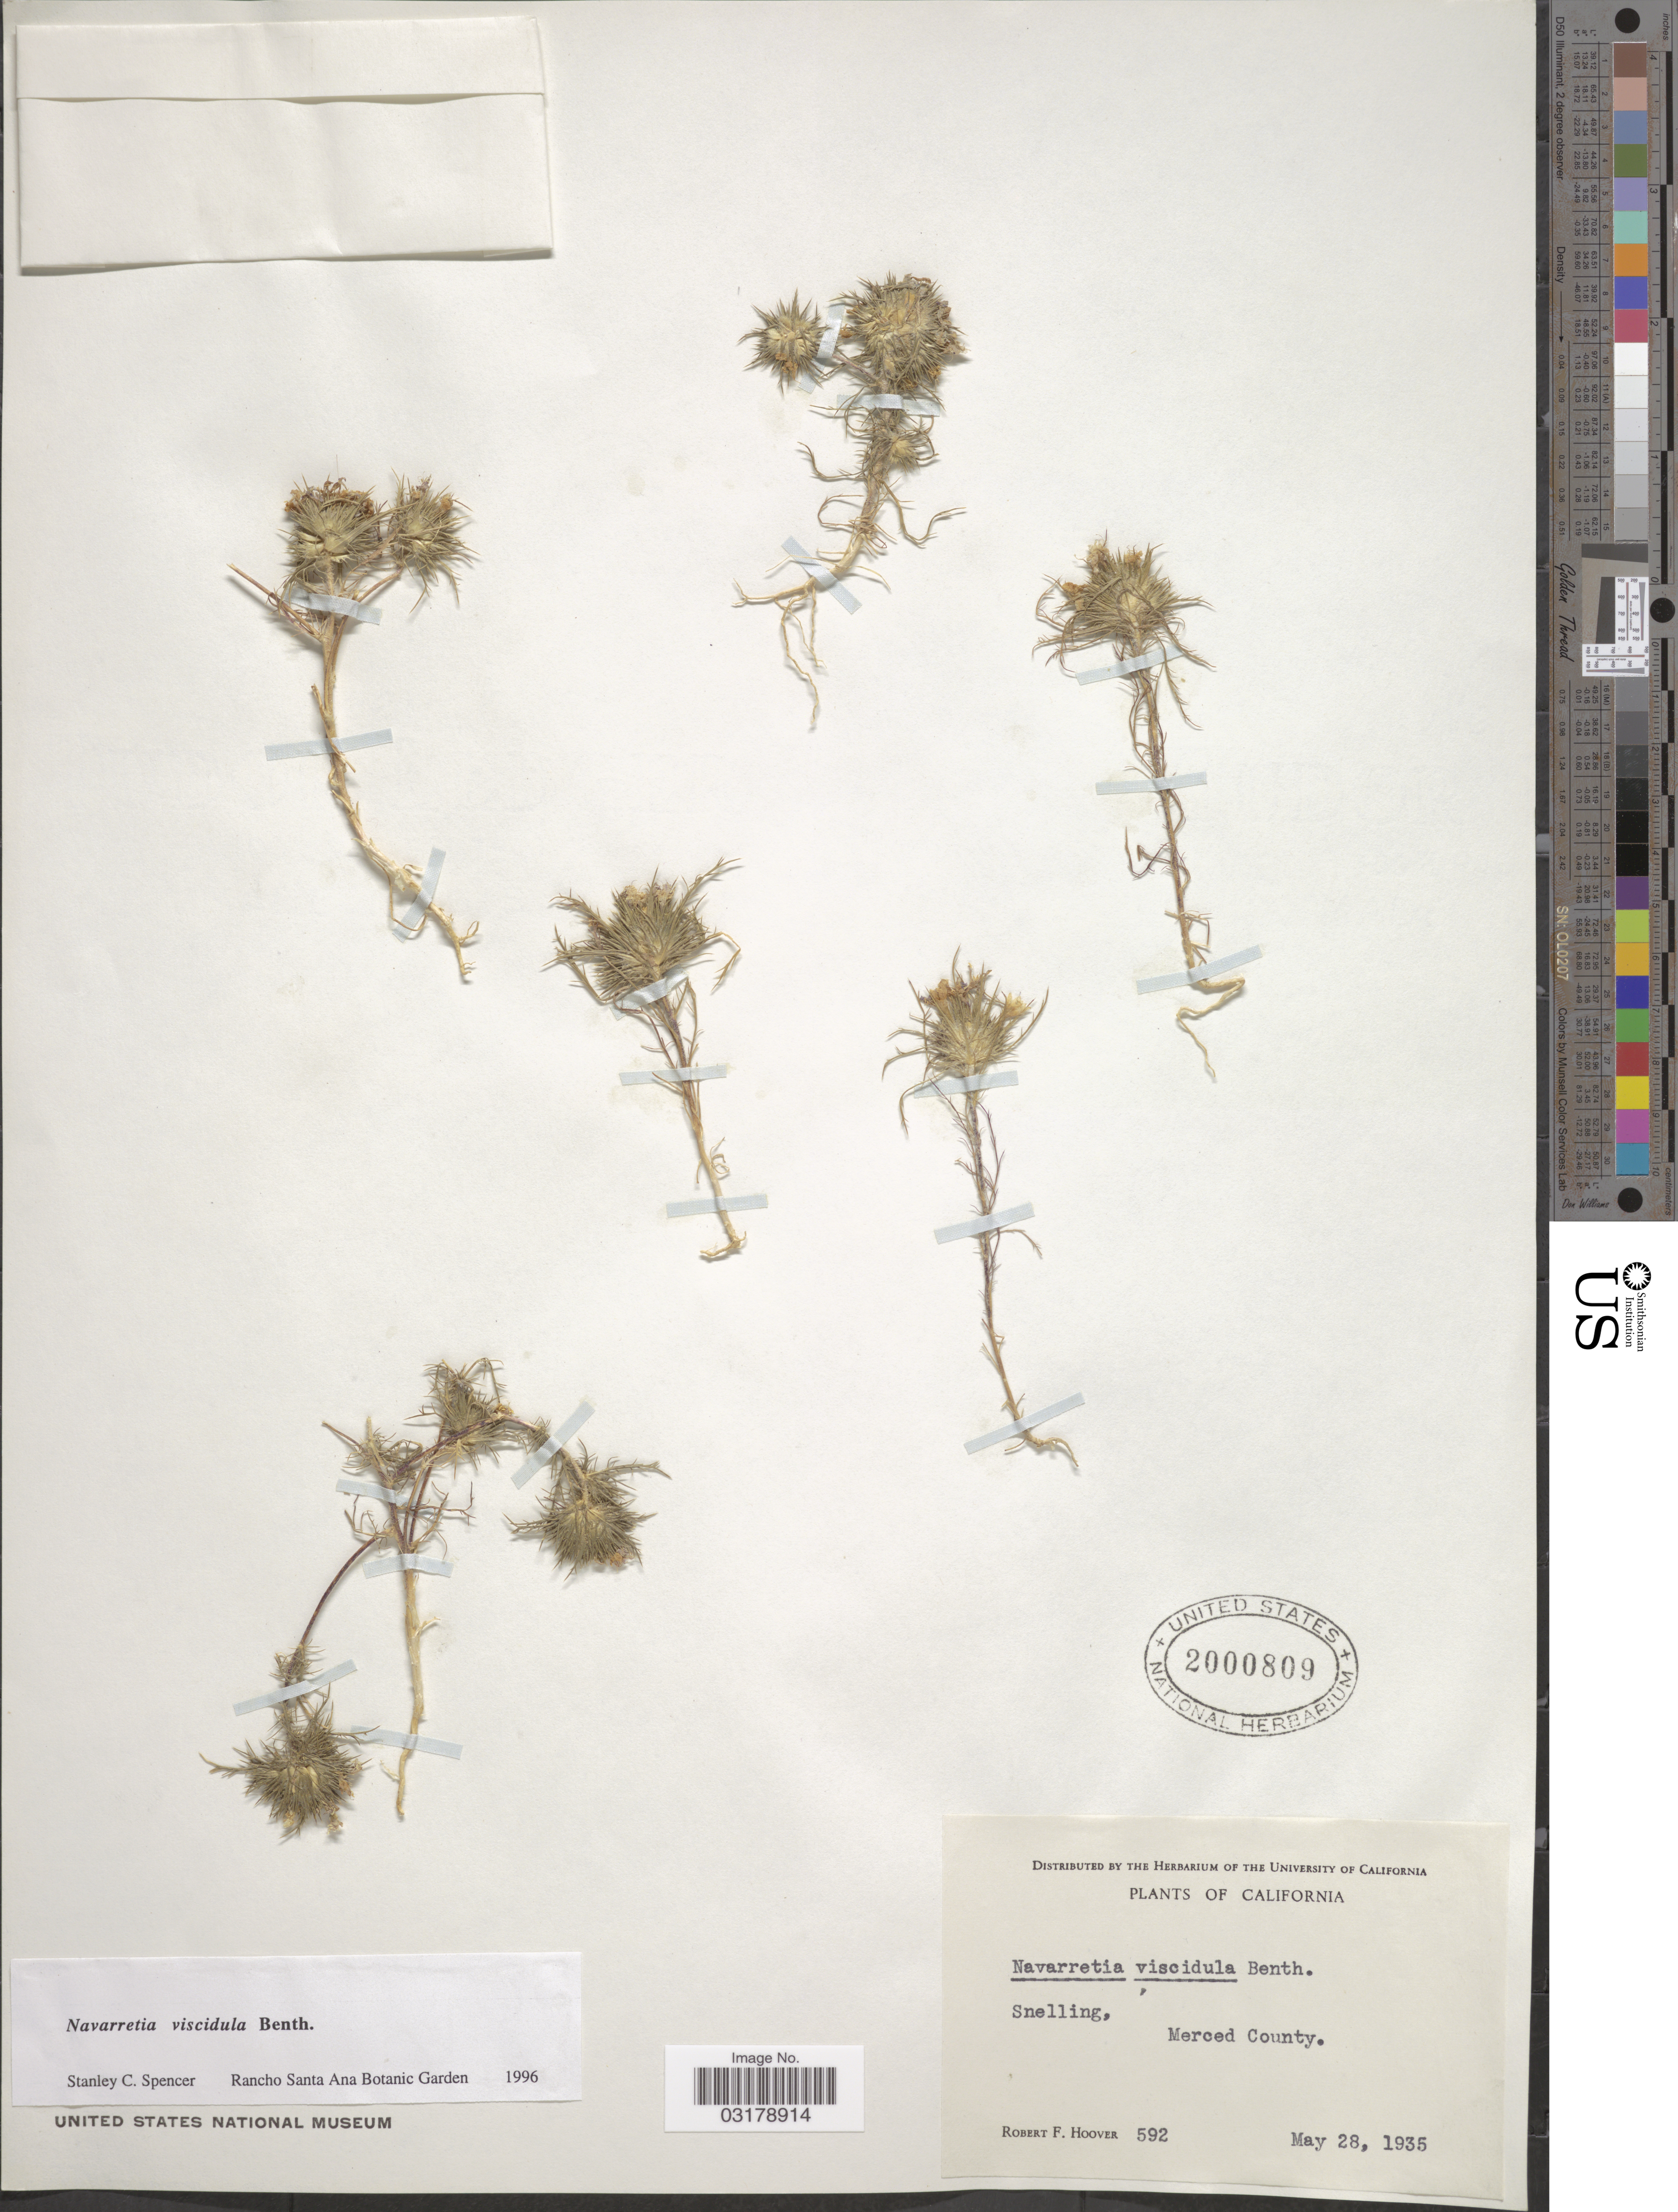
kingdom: Plantae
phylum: Tracheophyta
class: Magnoliopsida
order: Ericales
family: Polemoniaceae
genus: Navarretia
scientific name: Navarretia viscidula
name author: Benth.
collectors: R. F. Hoover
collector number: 592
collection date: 1935-05-28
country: United States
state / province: California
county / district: Merced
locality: Snelling, Merced County.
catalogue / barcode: US 2000809